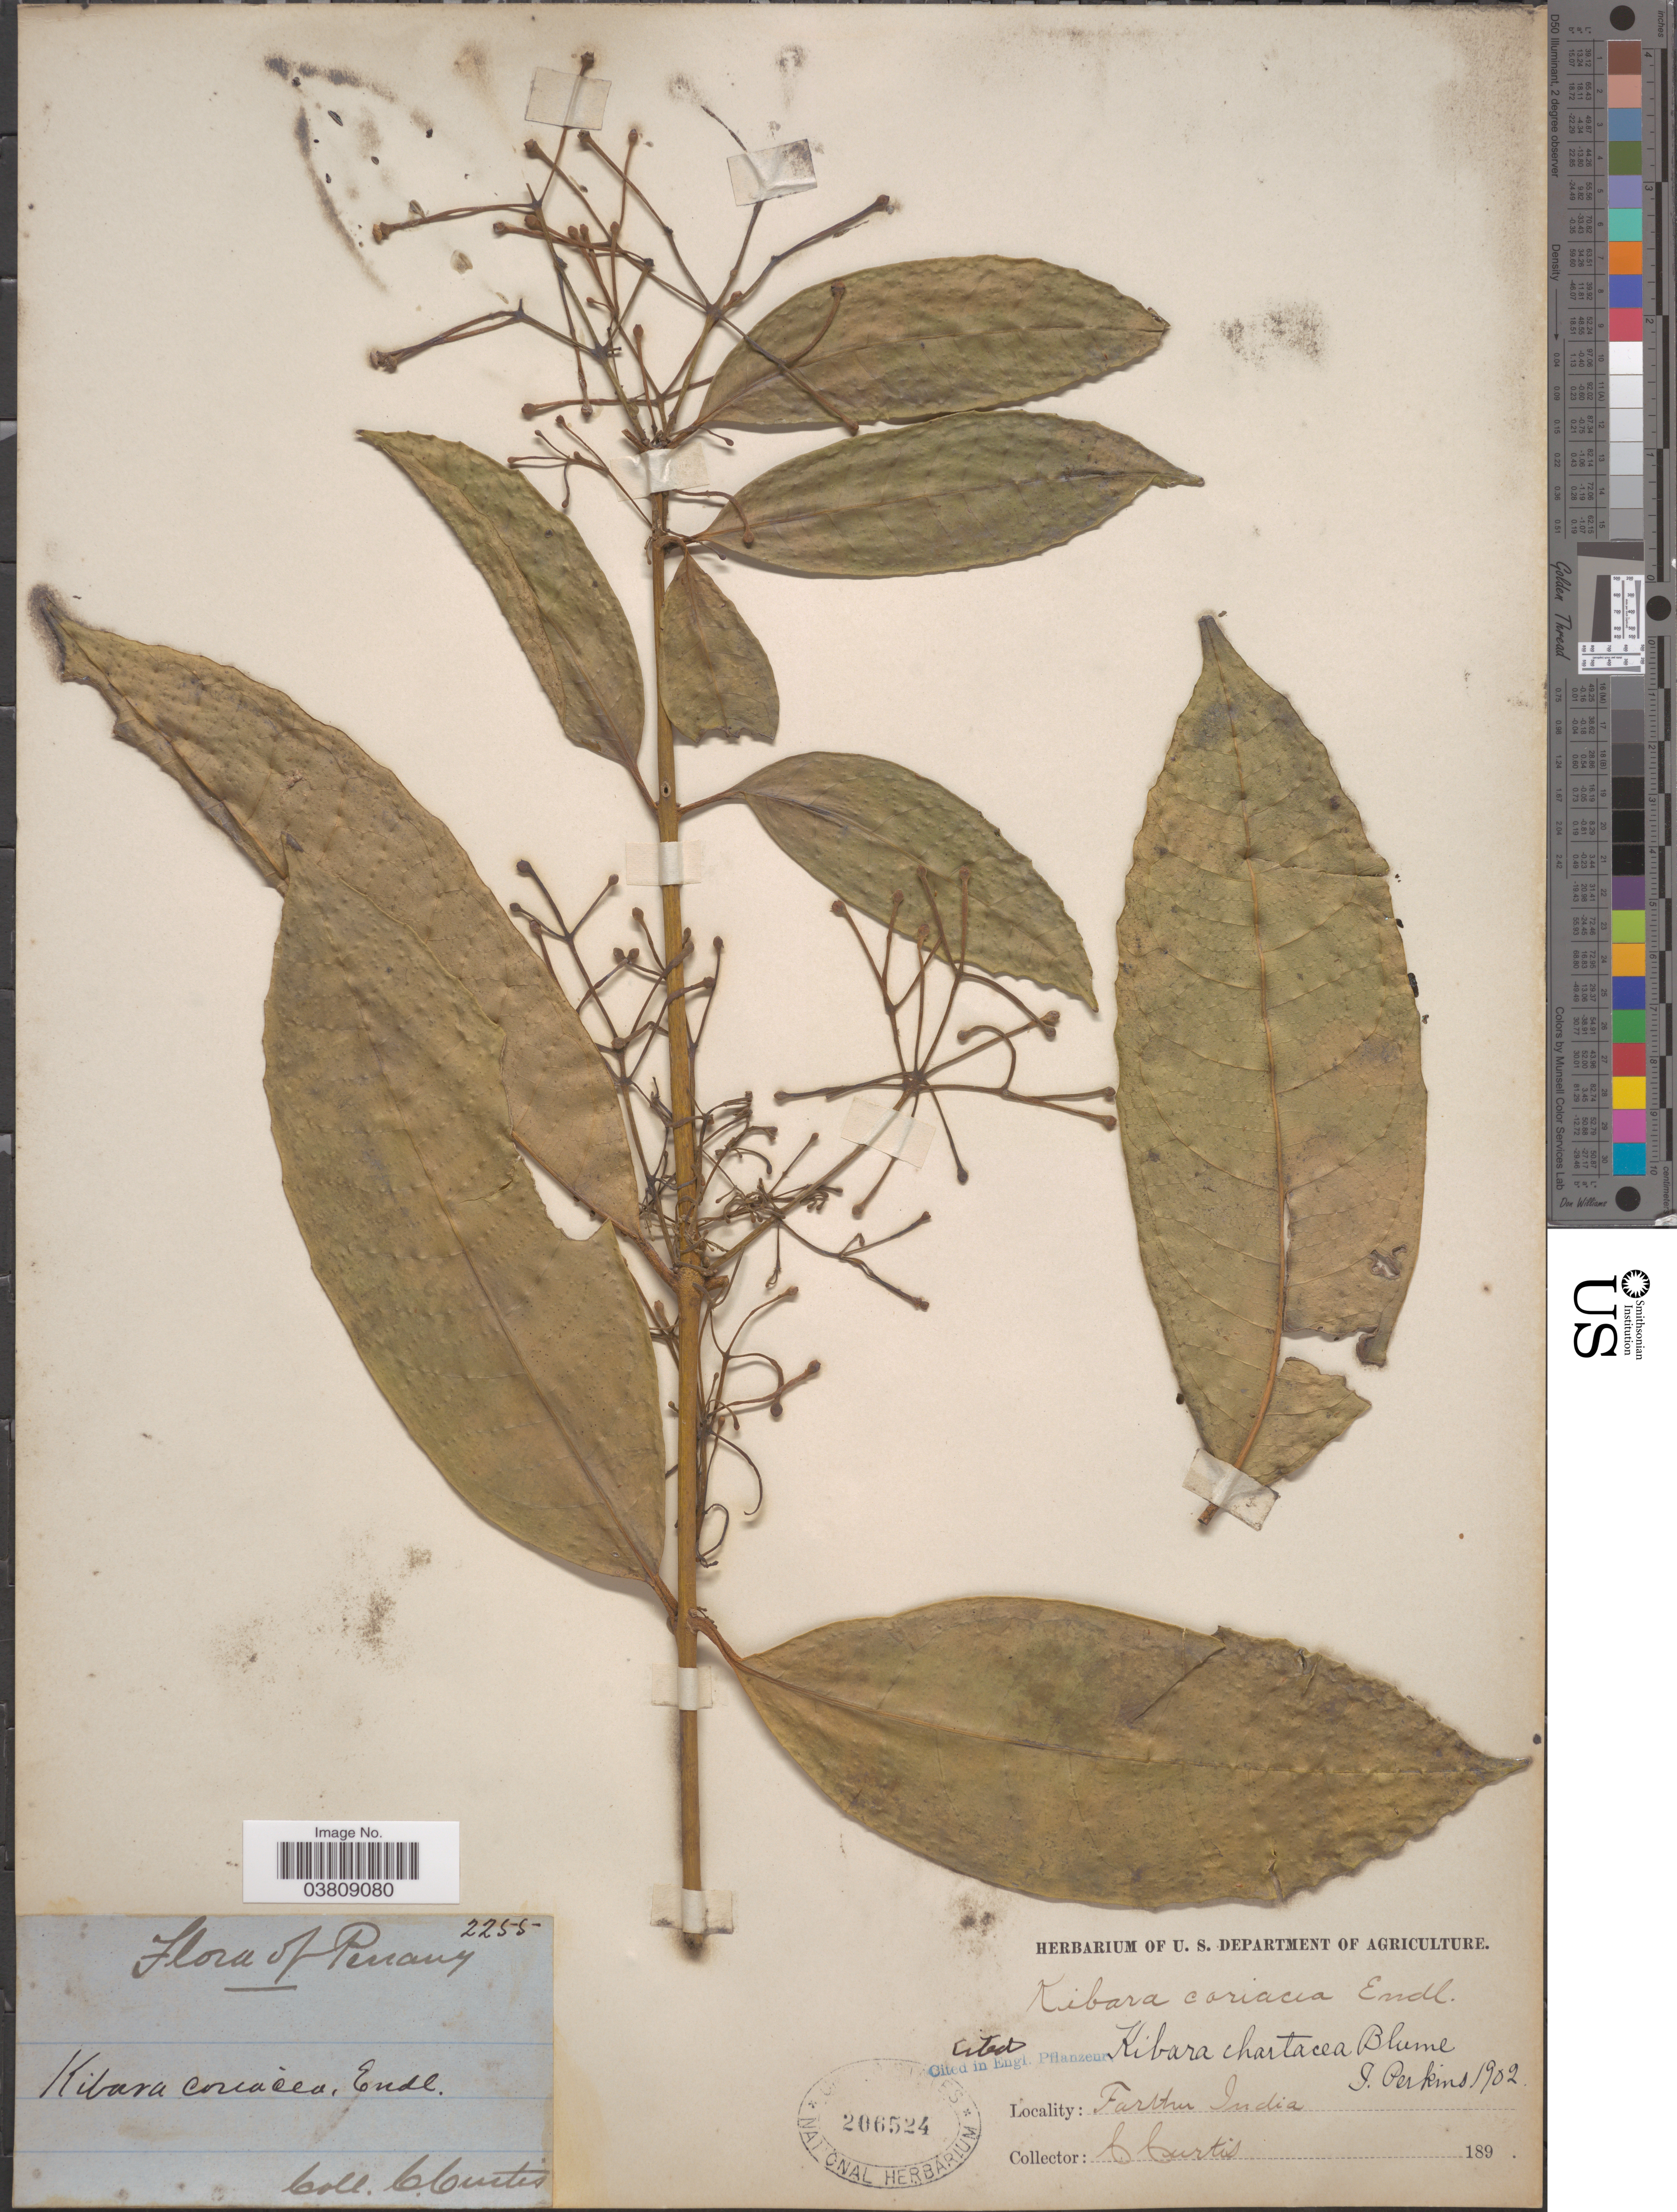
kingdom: Plantae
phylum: Tracheophyta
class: Magnoliopsida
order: Laurales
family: Monimiaceae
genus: Kibara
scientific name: Kibara chartacea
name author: Blume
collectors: C. Curtis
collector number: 2255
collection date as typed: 189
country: Malaysia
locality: Farther India. Penang.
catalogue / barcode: US 206524